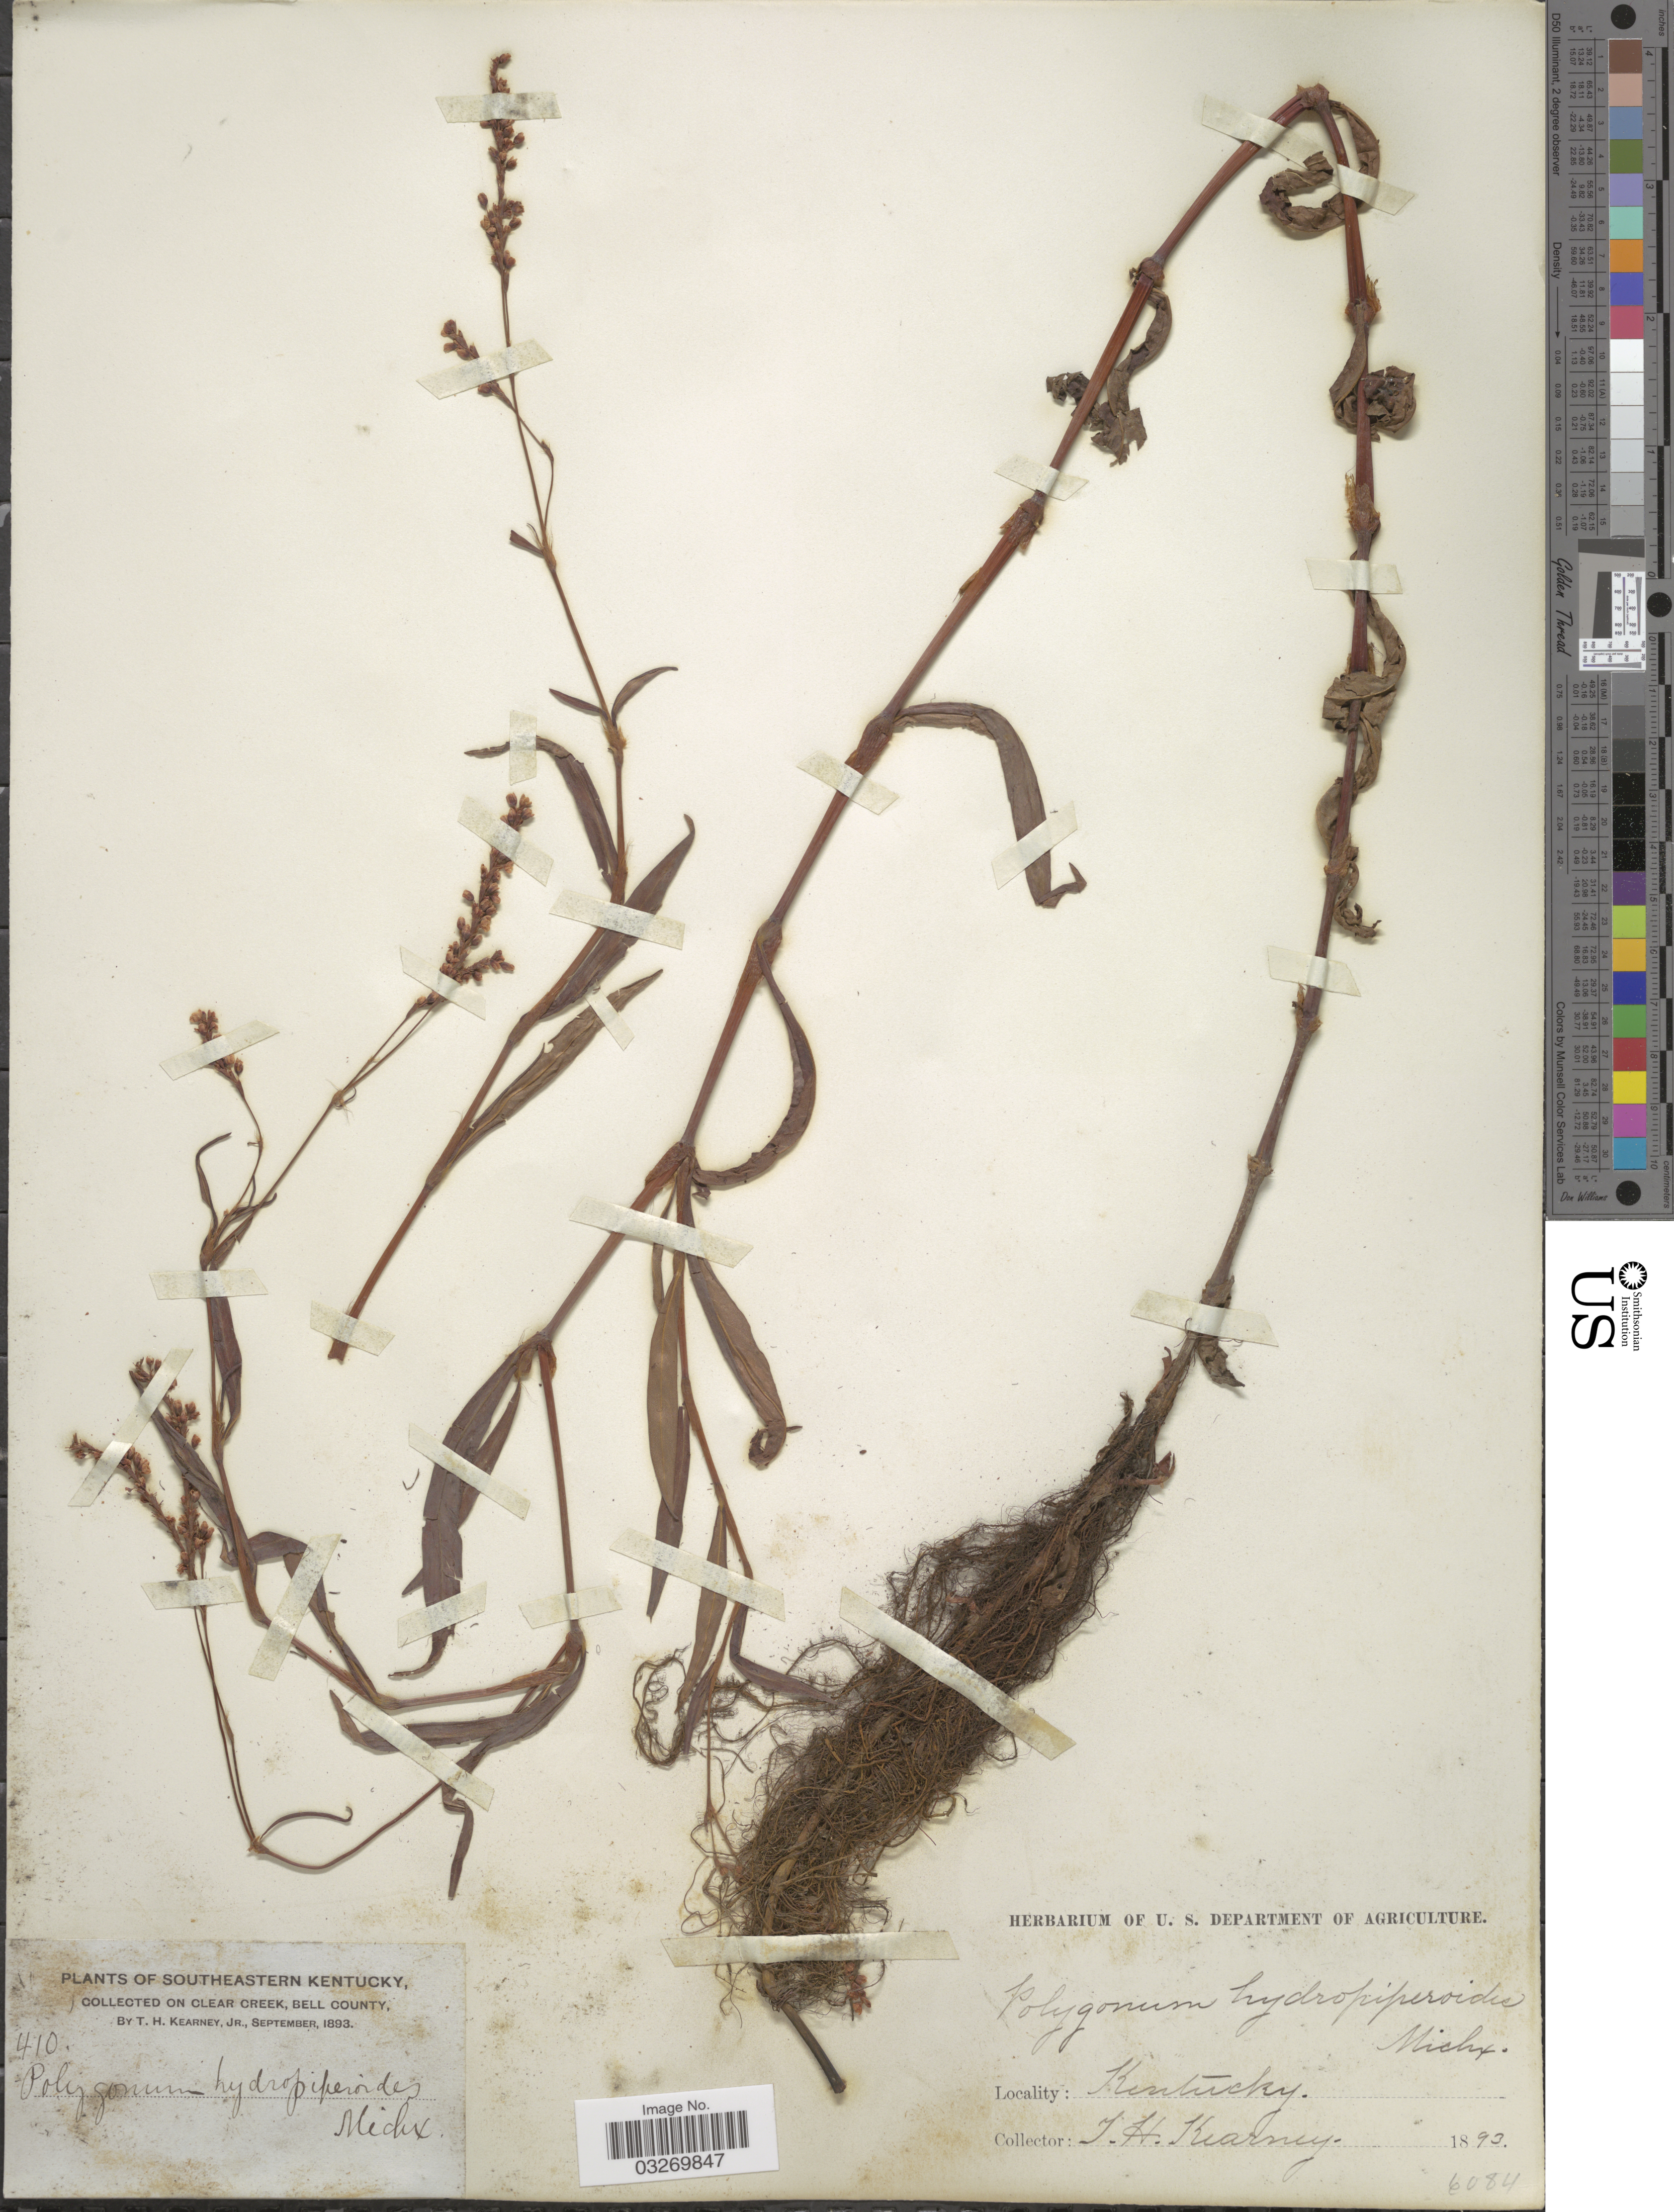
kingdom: Plantae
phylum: Tracheophyta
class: Magnoliopsida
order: Caryophyllales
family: Polygonaceae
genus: Persicaria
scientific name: Persicaria hydropiperoides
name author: (Michx.) Small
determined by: Atha, D. E.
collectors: T. H. Kearney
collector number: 410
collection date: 1893-09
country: United States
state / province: Kentucky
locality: Southeastern Kentucky, collected on Clear Creek, Bell County.